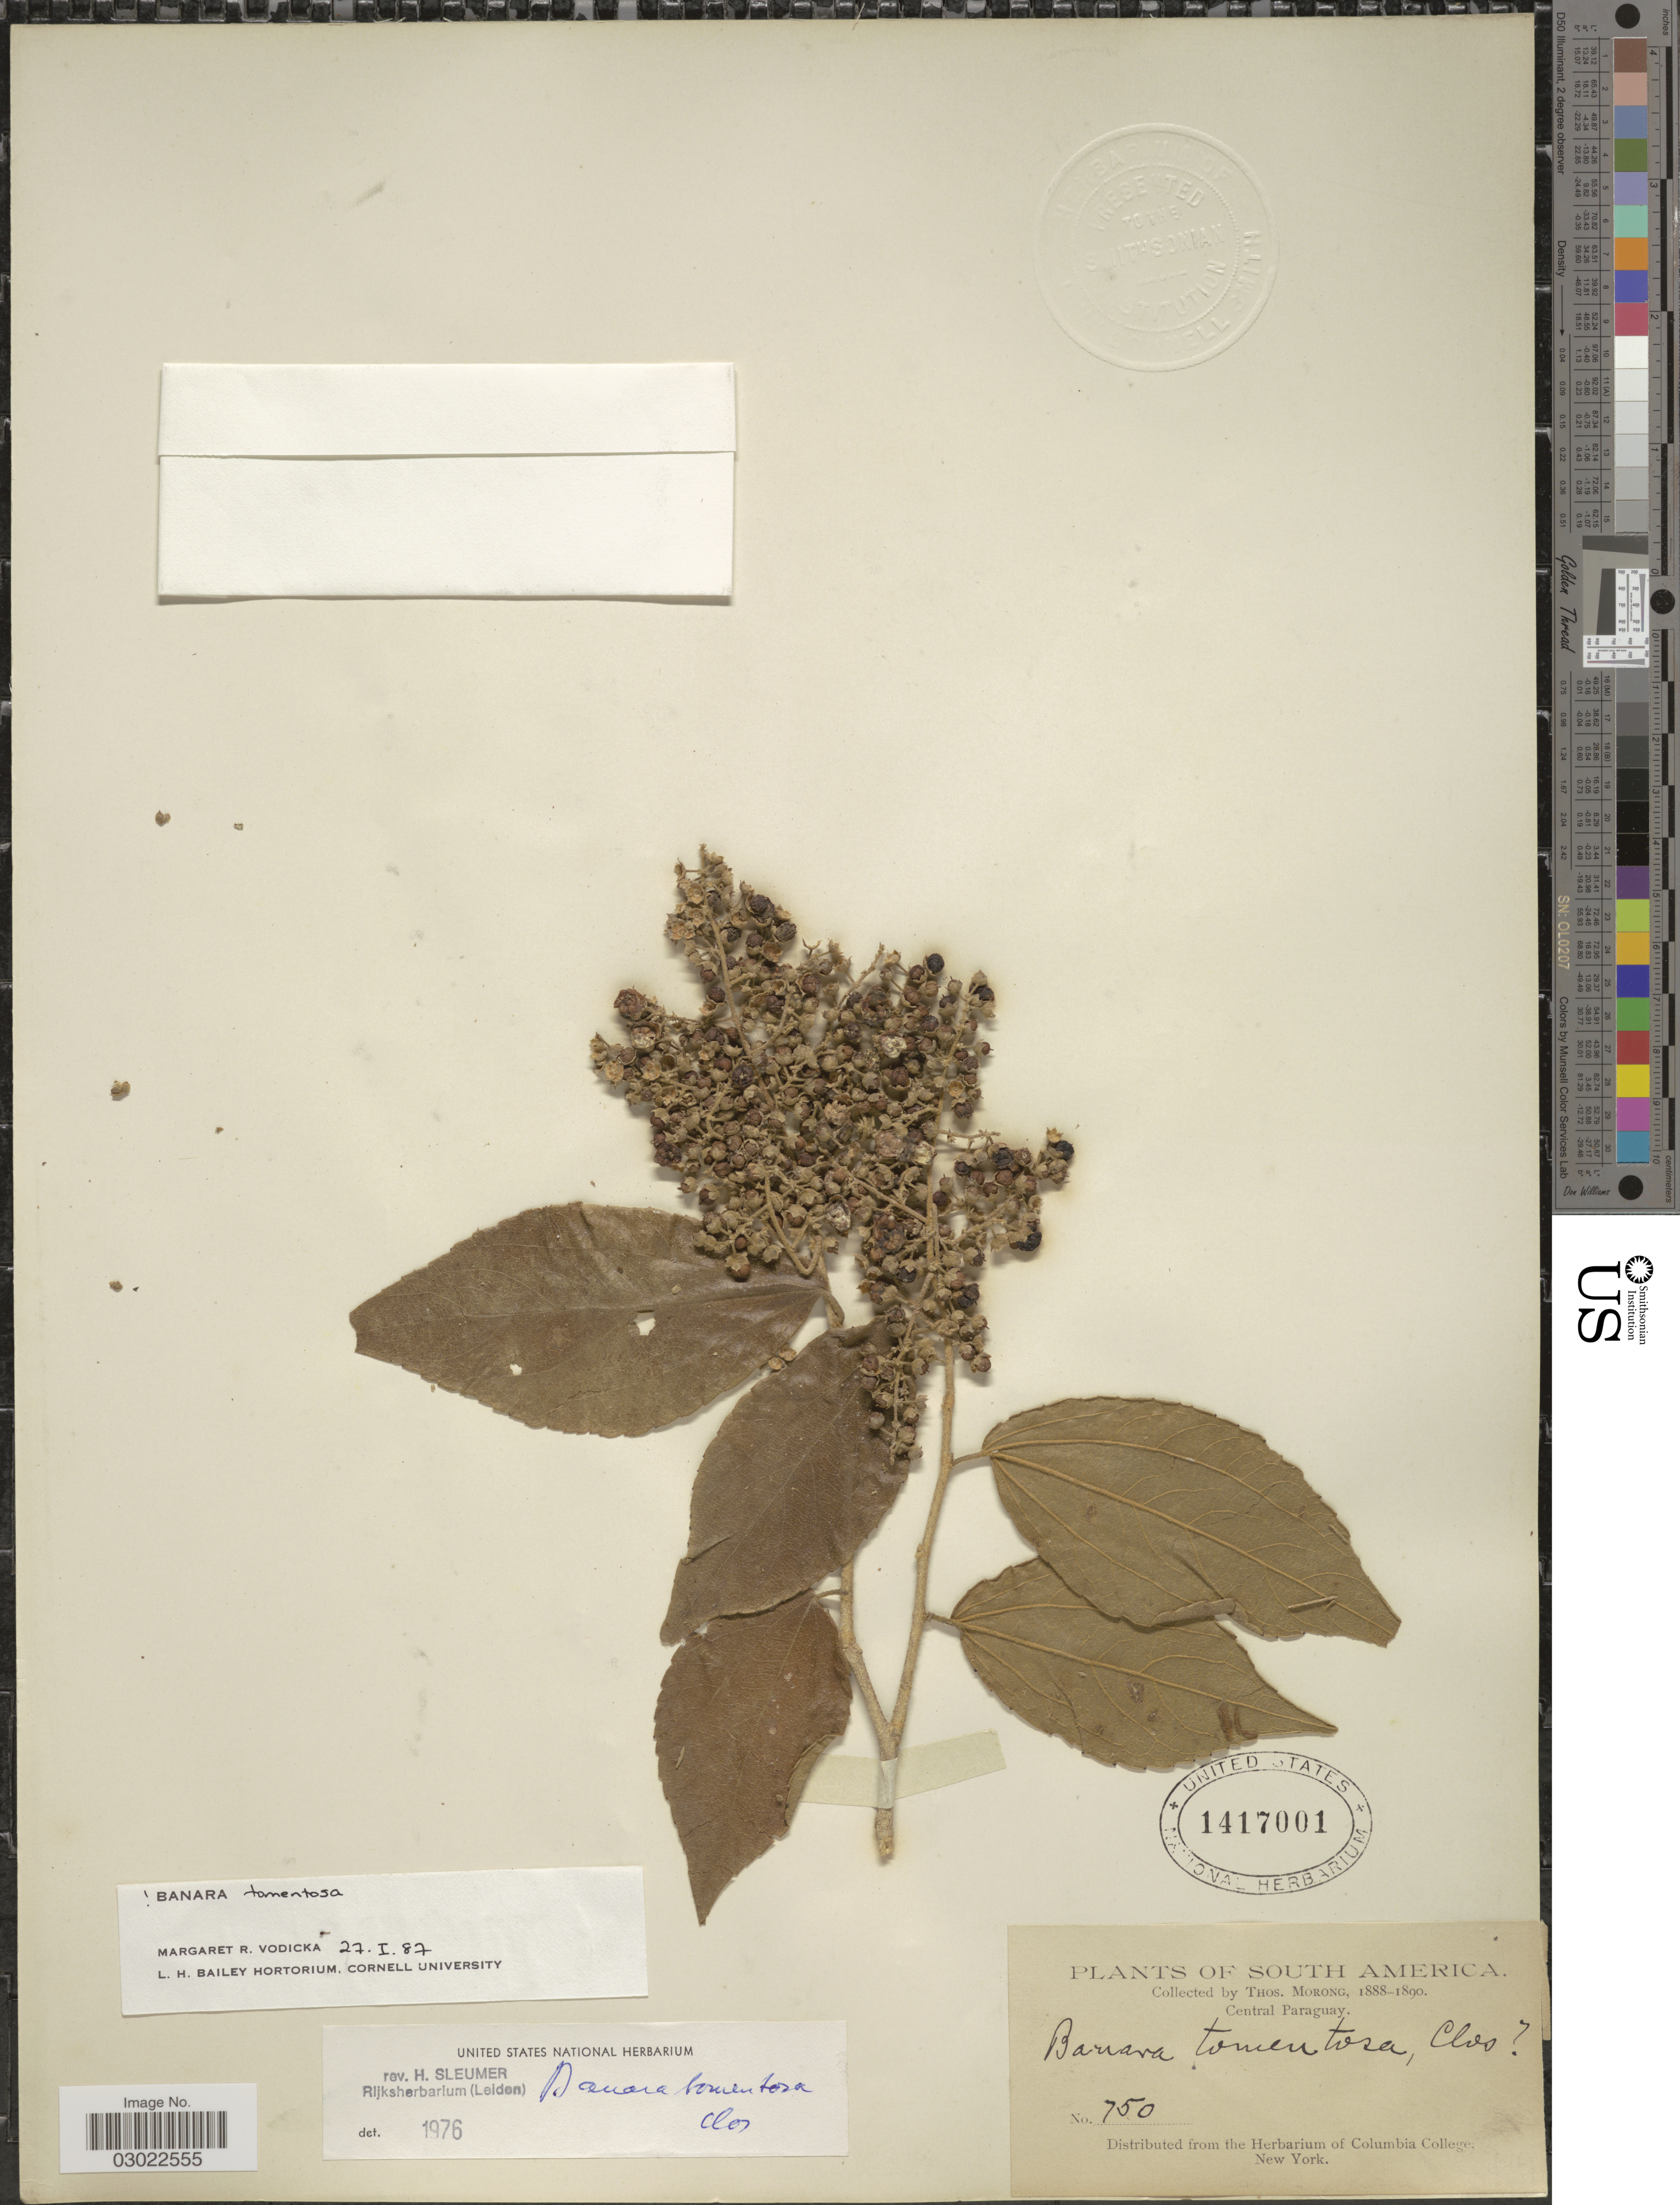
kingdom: Plantae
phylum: Tracheophyta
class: Magnoliopsida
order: Malpighiales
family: Salicaceae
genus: Banara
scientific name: Banara tomentosa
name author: Clos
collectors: T. Morong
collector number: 750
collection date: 1888/1890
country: Paraguay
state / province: Central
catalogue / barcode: US 1417001